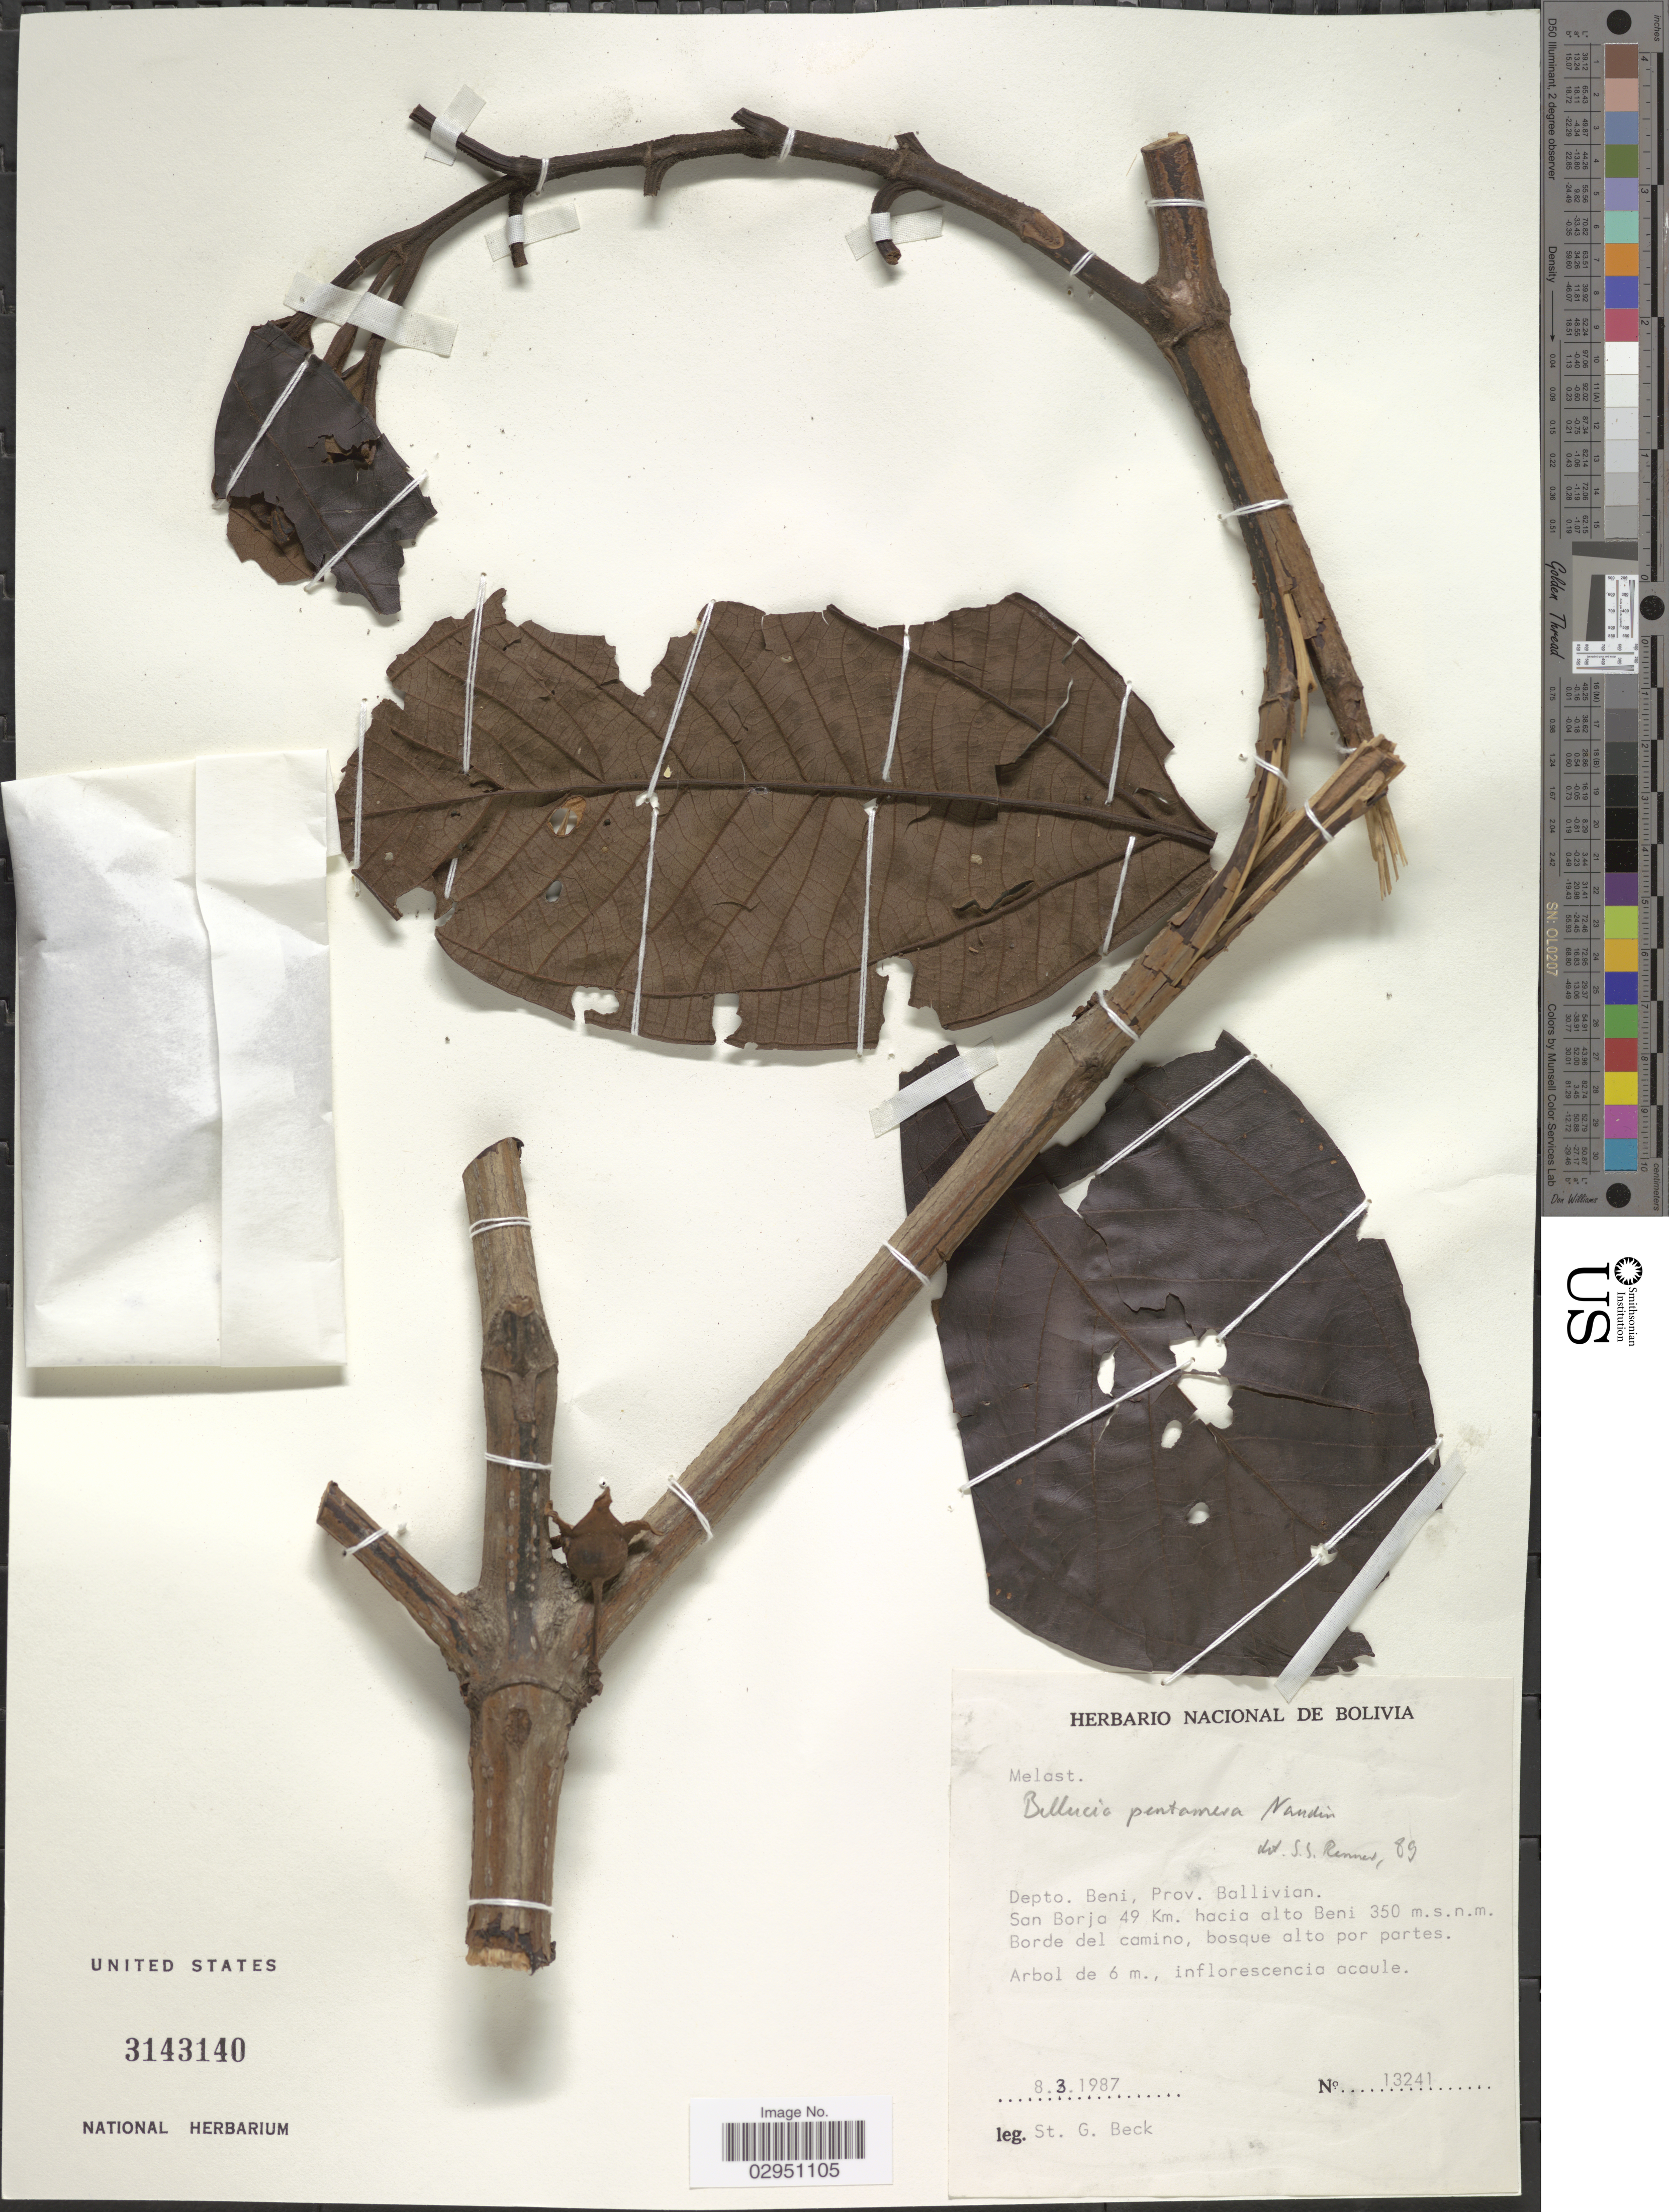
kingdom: Plantae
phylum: Tracheophyta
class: Magnoliopsida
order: Myrtales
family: Melastomataceae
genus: Bellucia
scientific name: Bellucia pentamera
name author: Naudin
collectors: S. G. Beck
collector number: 13241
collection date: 1987-03-08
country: Bolivia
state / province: Beni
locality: Depto. Beni, Prov. Ballivian. San Borja 49 Km. hacia alto Beni.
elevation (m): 350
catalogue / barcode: US 3143140